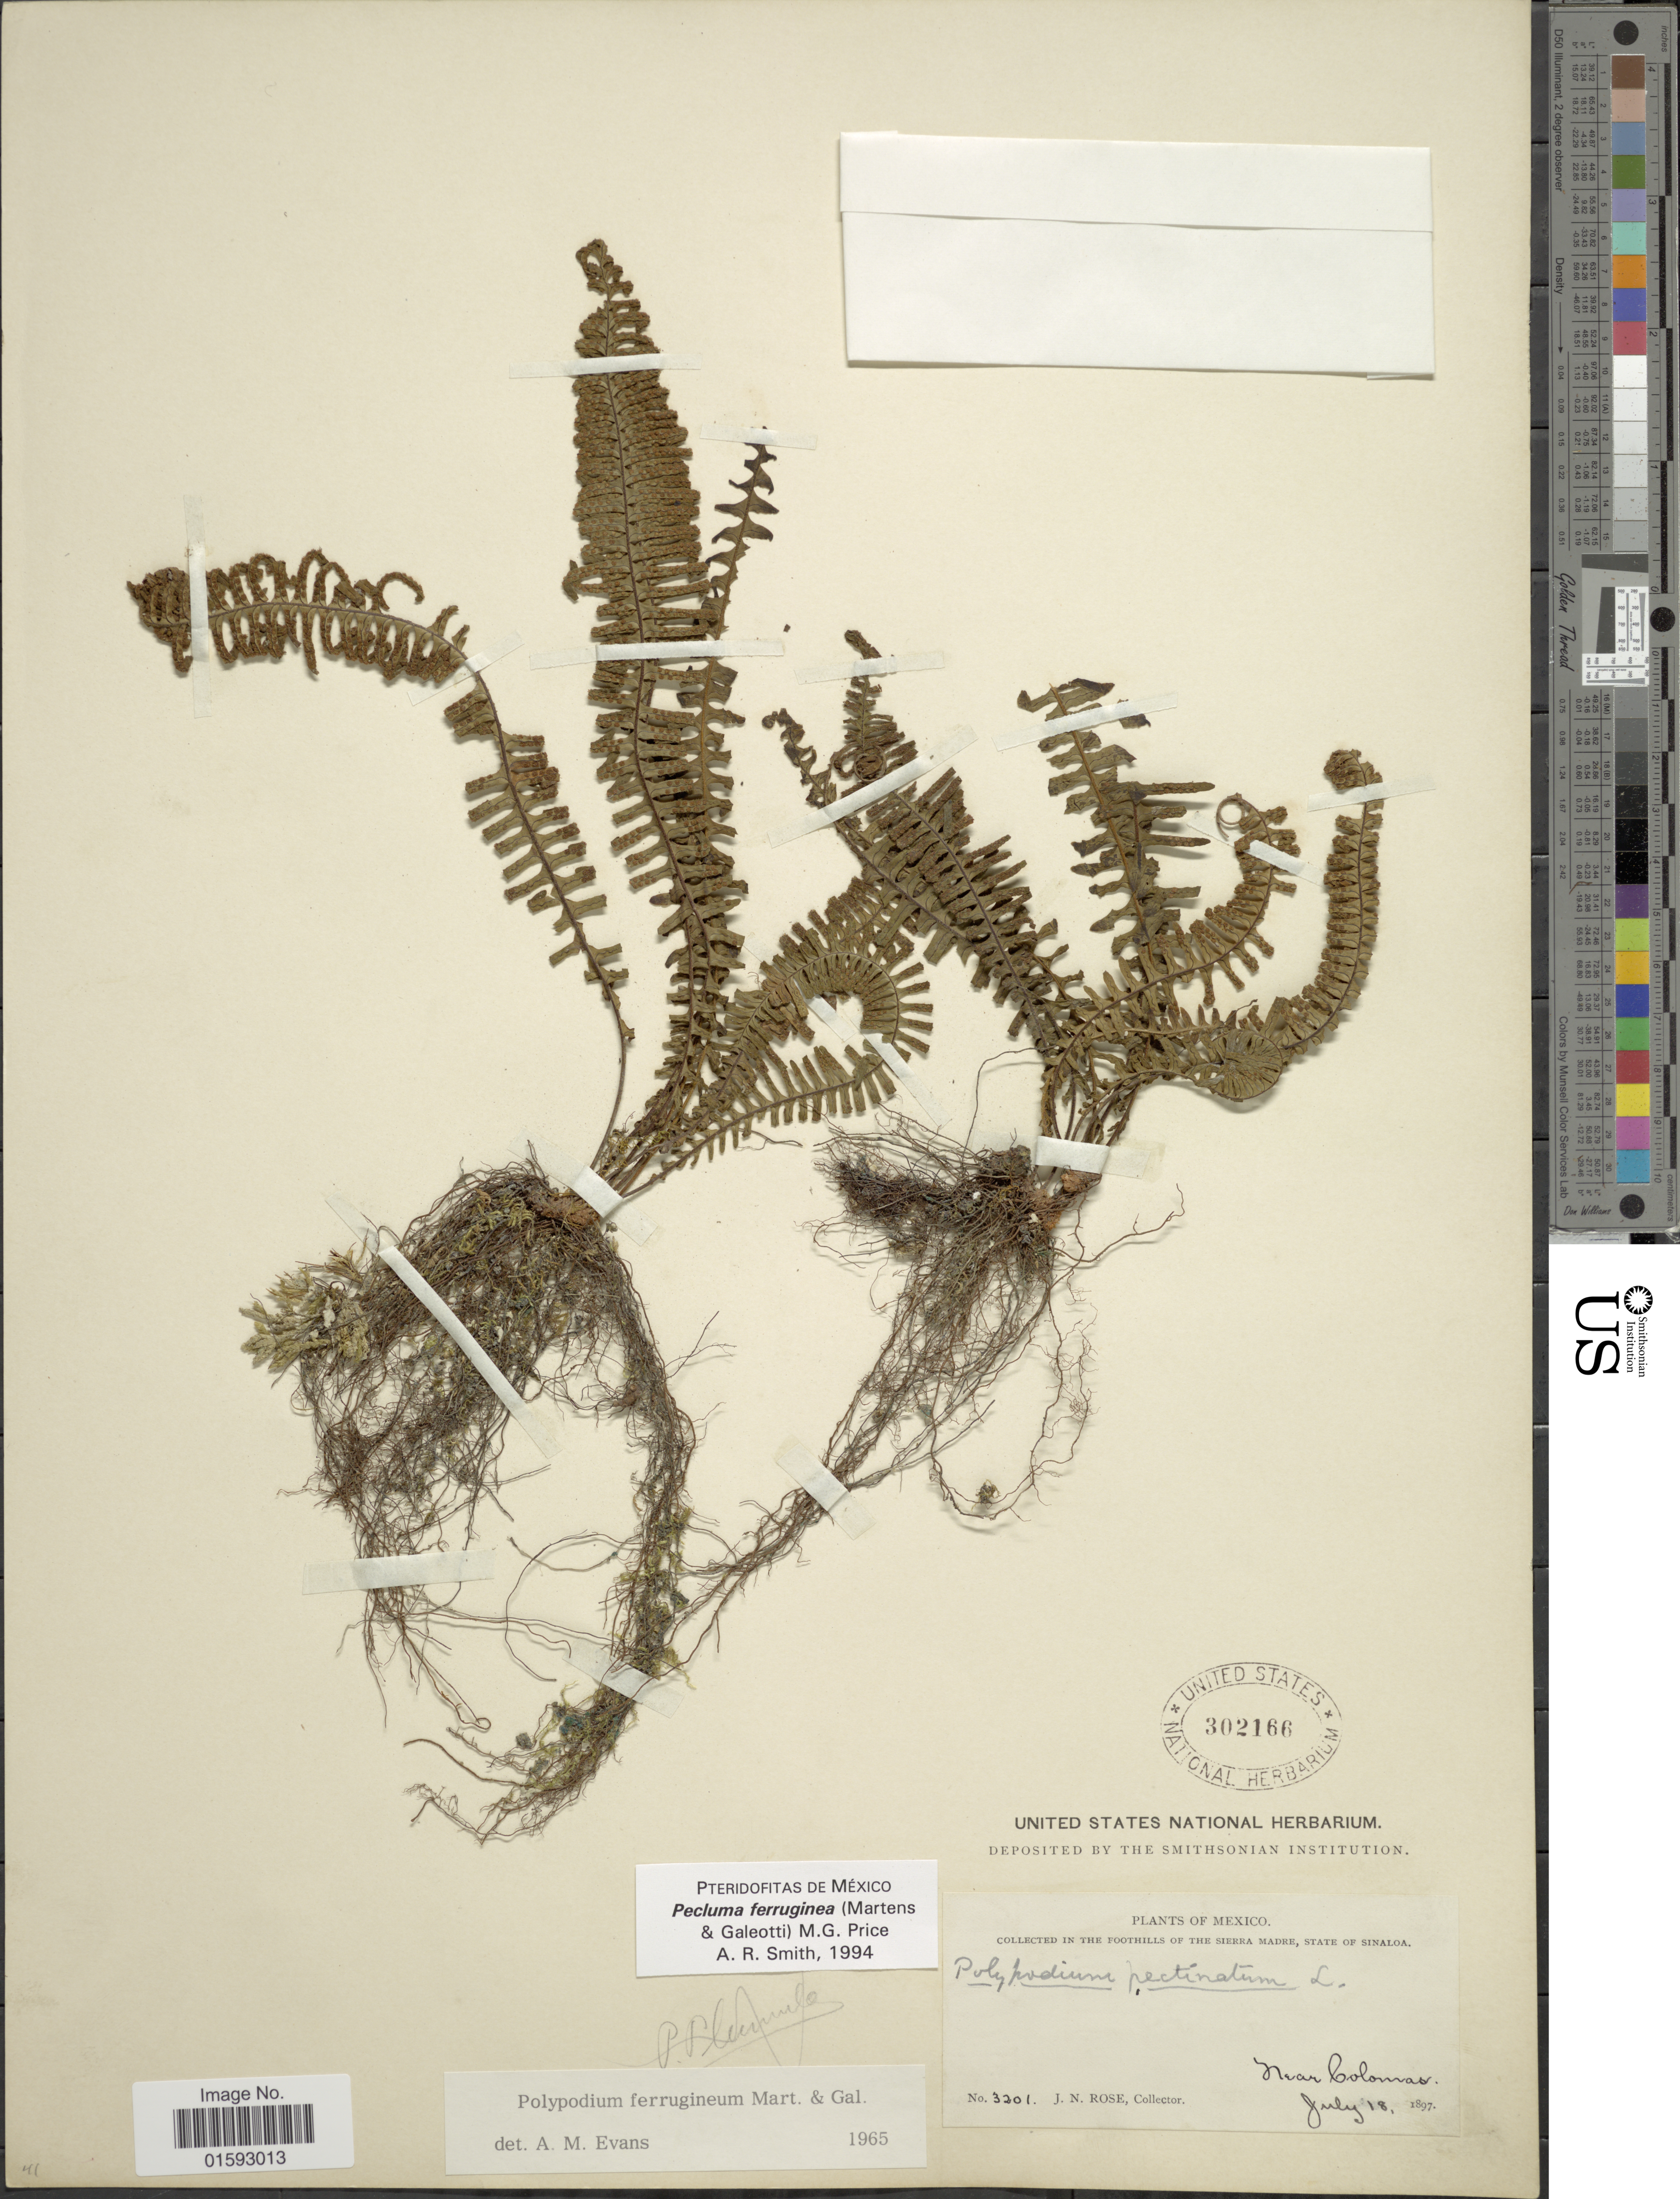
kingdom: Plantae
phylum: Tracheophyta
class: Polypodiopsida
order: Polypodiales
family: Polypodiaceae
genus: Pecluma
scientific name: Pecluma ferruginea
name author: (M. Martens & Galeotti) Price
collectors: J. N. Rose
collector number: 3201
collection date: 1897-07-18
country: Mexico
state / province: Sinaloa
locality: Foothills of the Sierra Madre, Near Colomas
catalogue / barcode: US 302166